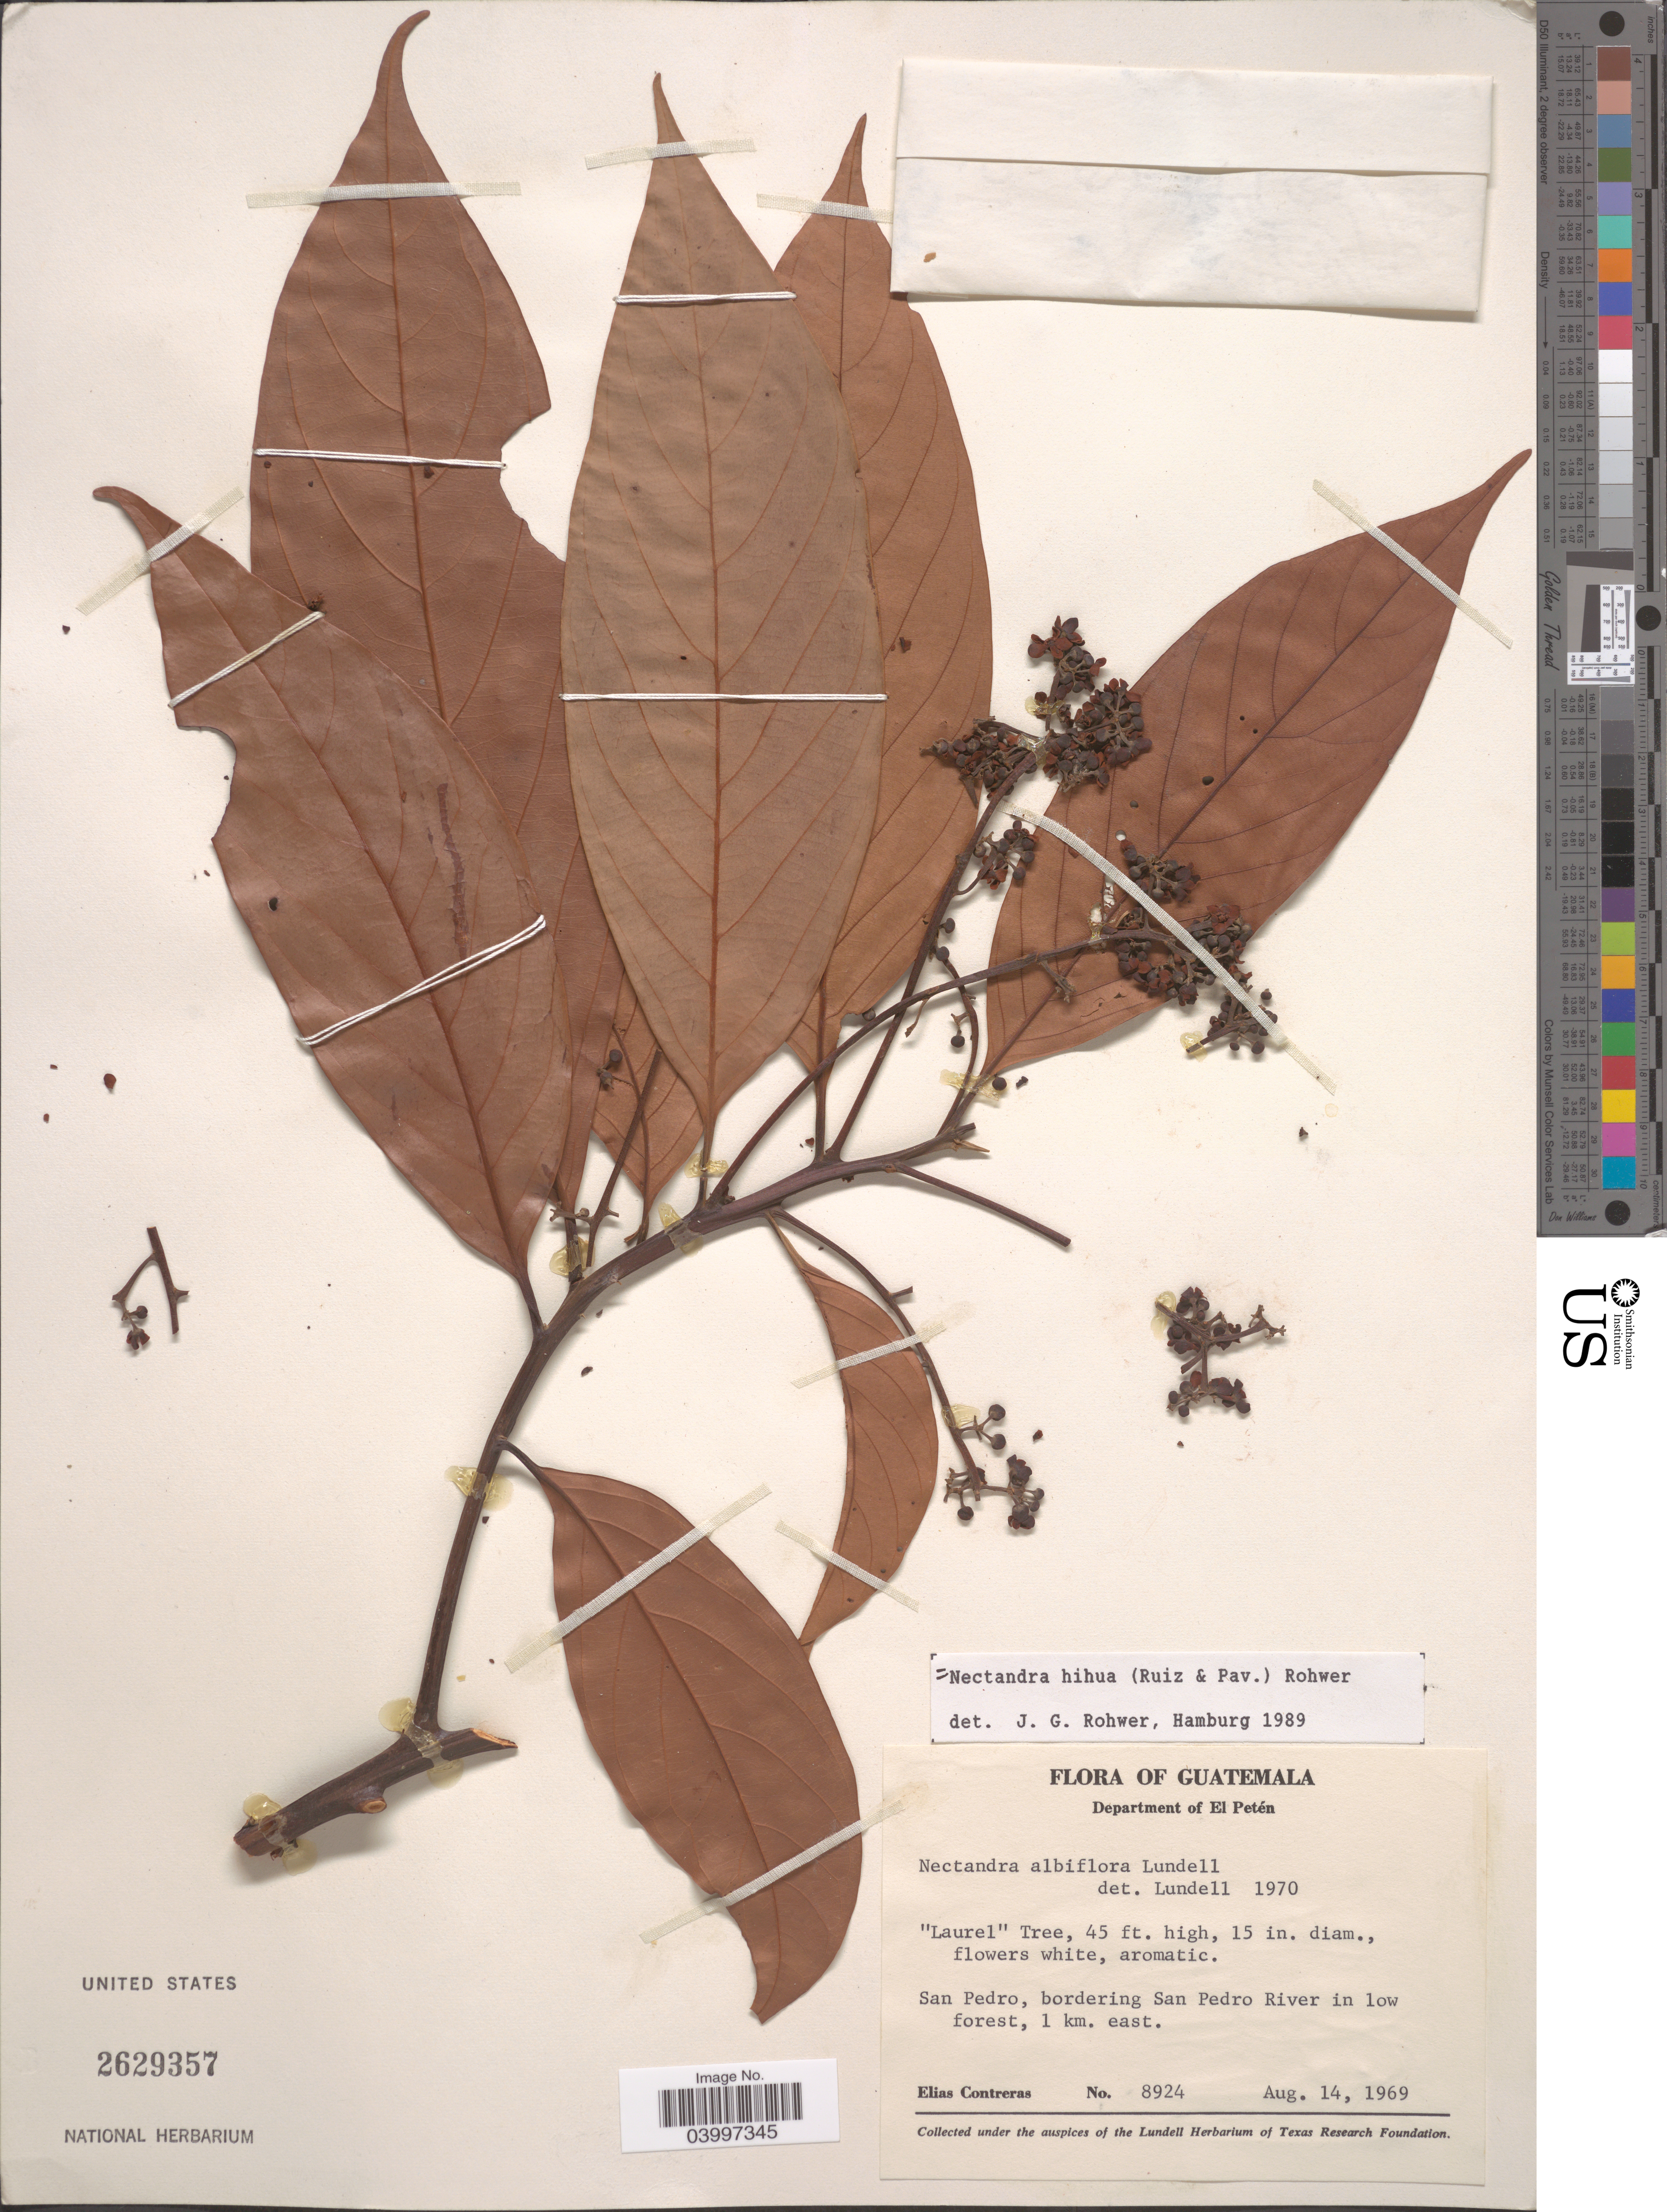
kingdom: Plantae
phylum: Tracheophyta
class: Magnoliopsida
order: Laurales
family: Lauraceae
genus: Nectandra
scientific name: Nectandra hihua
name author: (Ruiz & Pav.) Rohwer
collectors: E. Contreras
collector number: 8924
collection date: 1969-08-14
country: Guatemala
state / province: El Peten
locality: Department of El Petén. San Pedro, bordering San Pedro River in low forest, 1 km. east.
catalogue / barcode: US 2629357